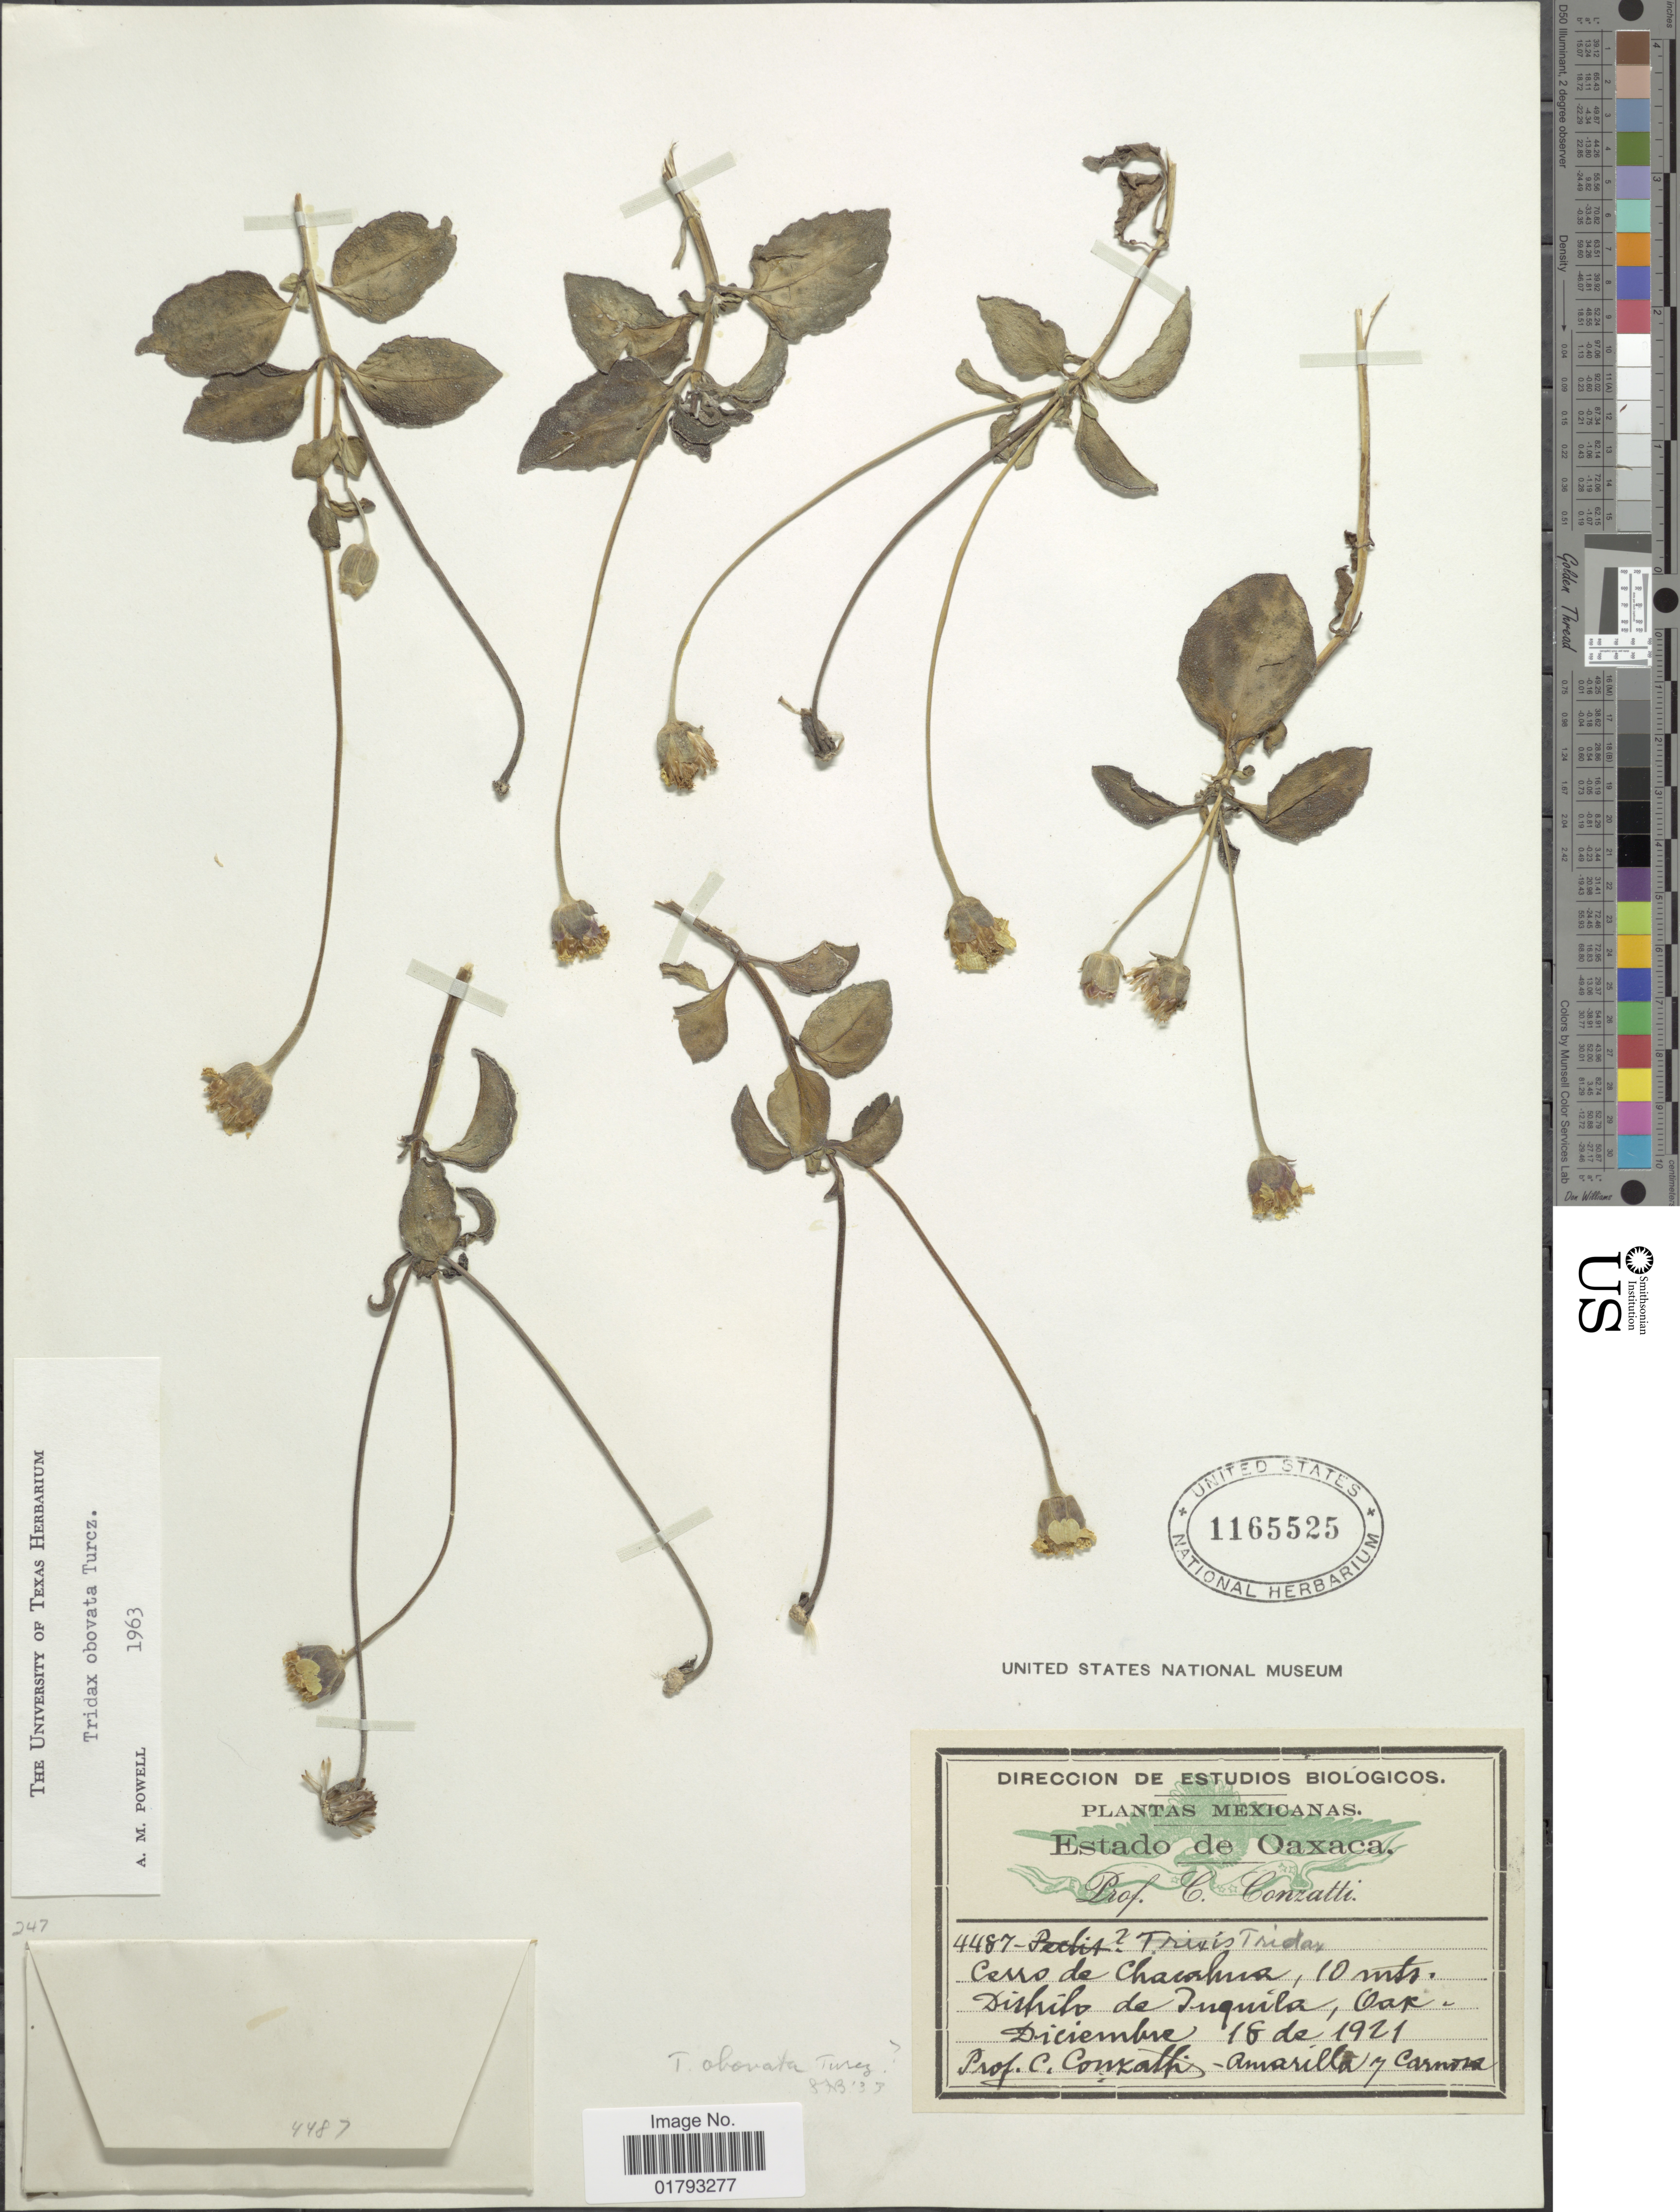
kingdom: Plantae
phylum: Tracheophyta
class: Magnoliopsida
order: Asterales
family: Asteraceae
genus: Tridax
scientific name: Tridax obovata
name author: Turcz.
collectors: C. Conzatti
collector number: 4487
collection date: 1921-12-18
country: Mexico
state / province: Oaxaca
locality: Estado de Oaxaca. Cerro de Chacahua, 10 mts. Distrito de Inquila, Oax.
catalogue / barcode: US 1165525